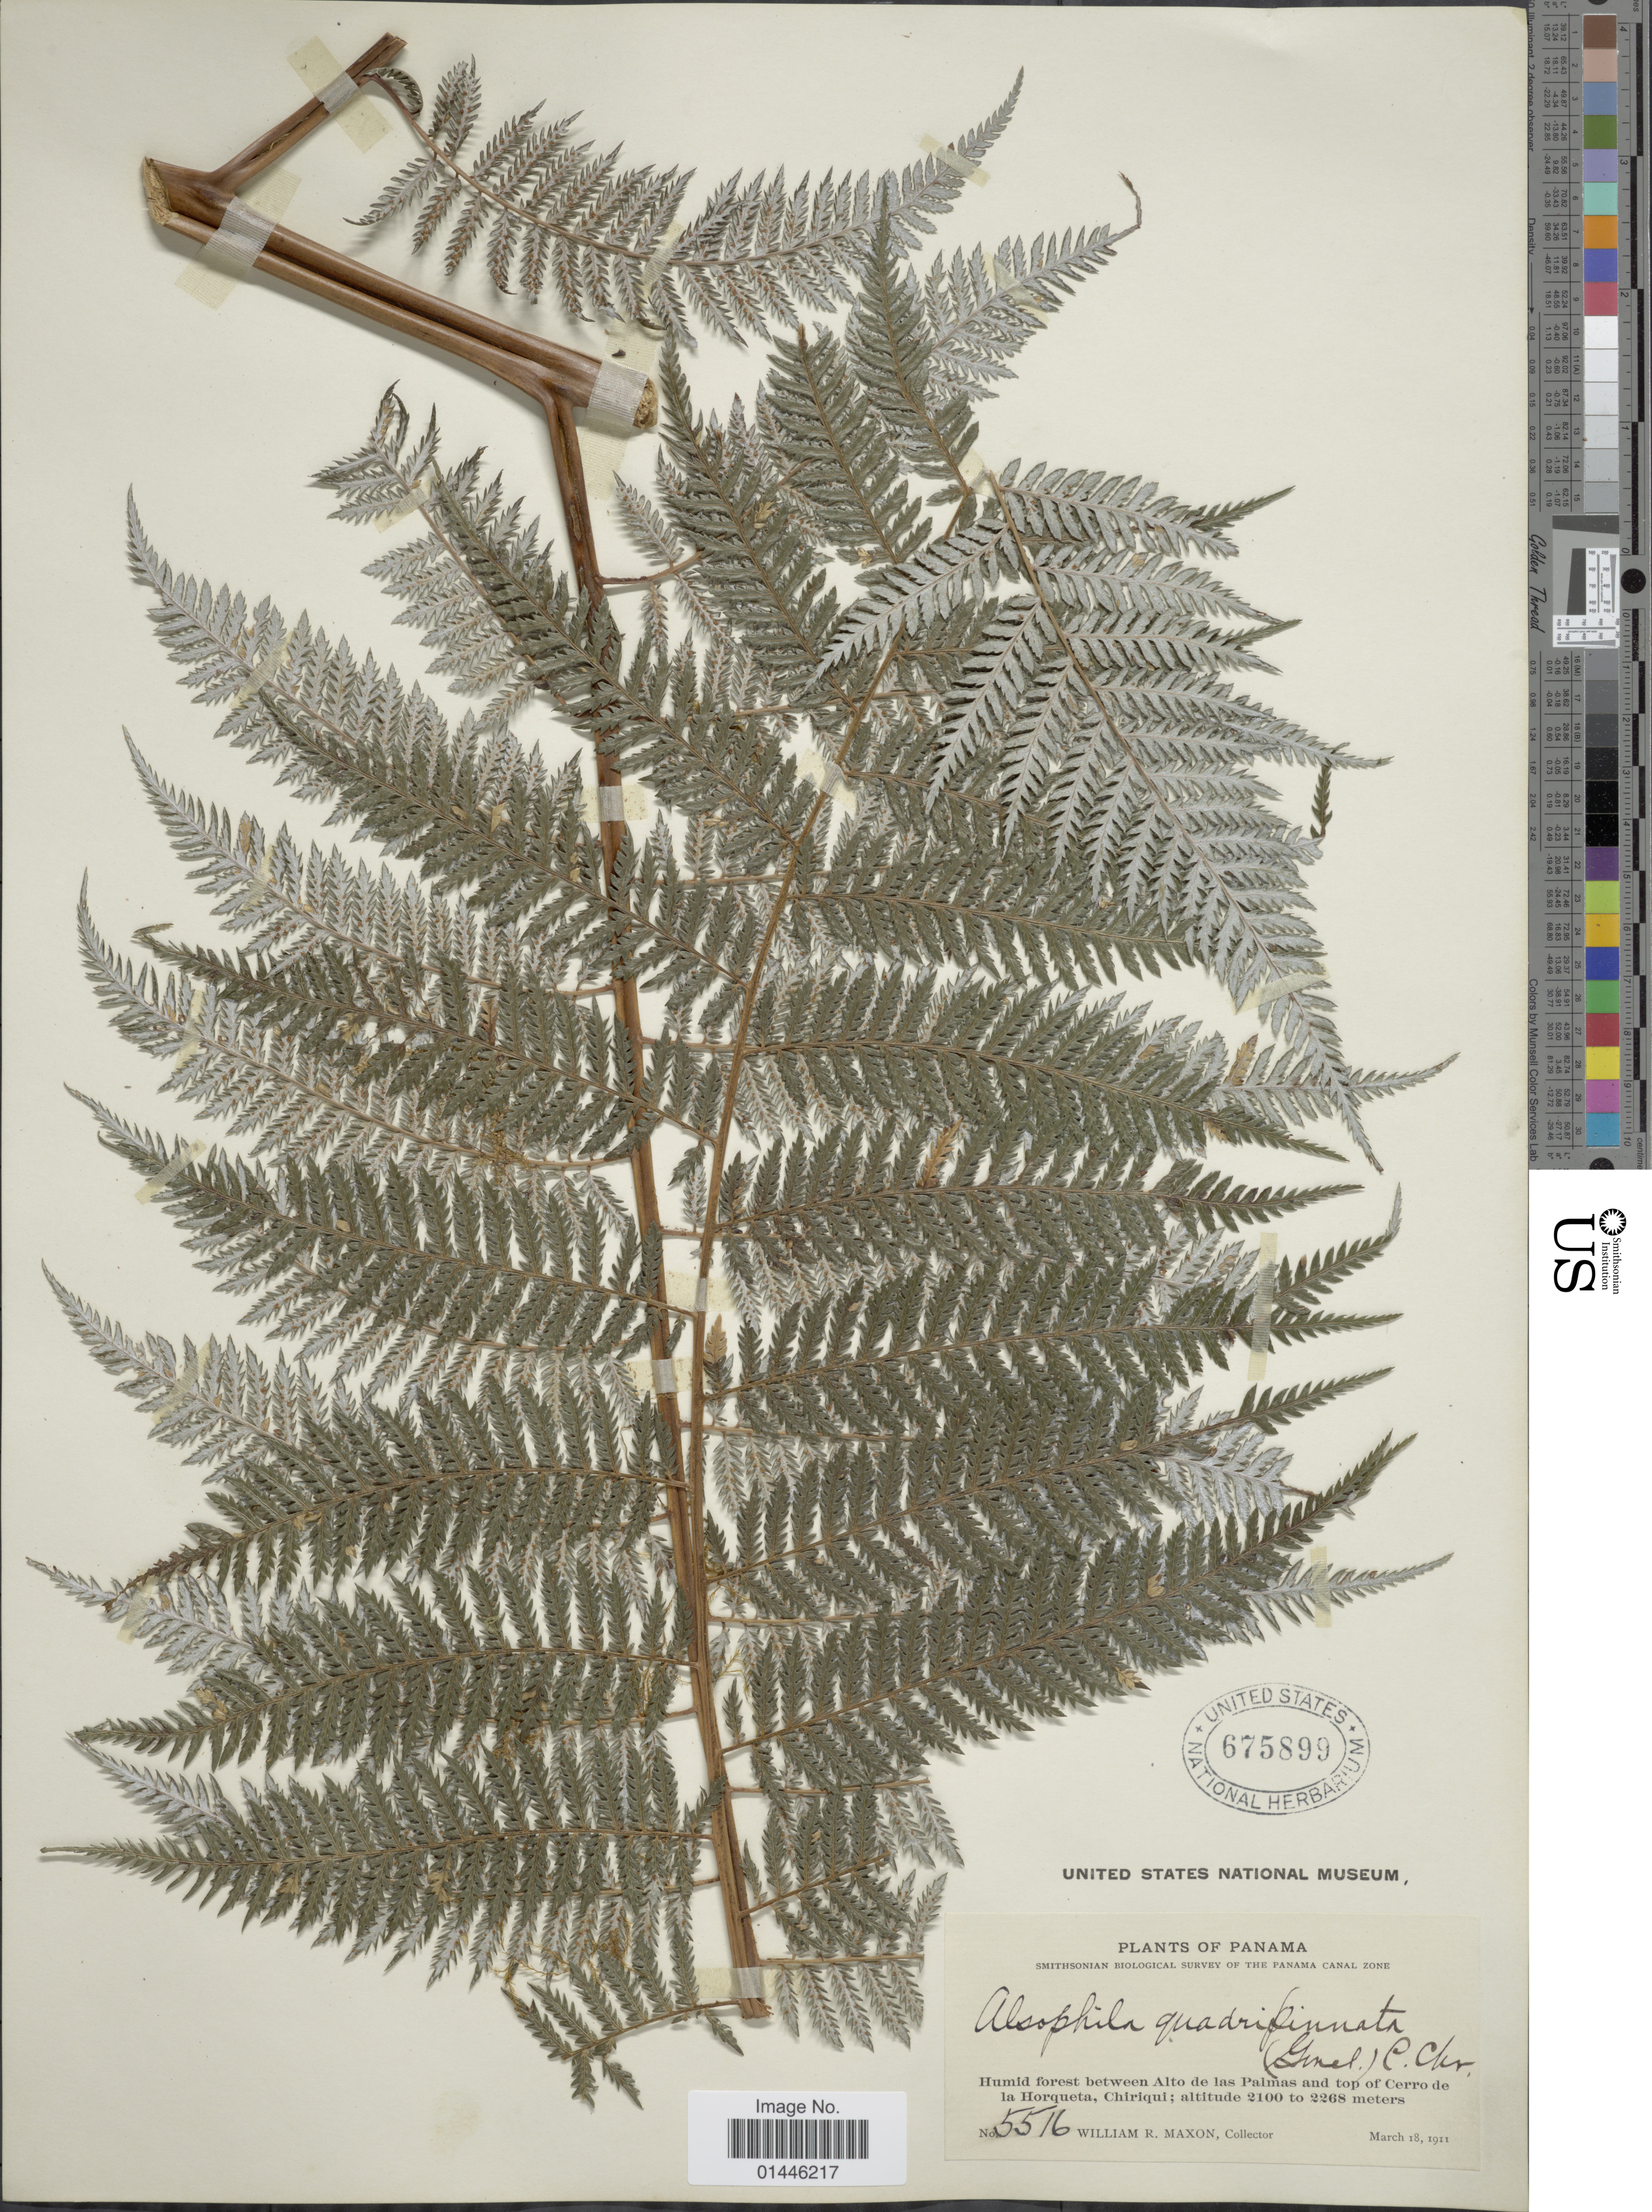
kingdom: Plantae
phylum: Tracheophyta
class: Polypodiopsida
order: Cyatheales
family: Dicksoniaceae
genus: Lophosoria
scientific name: Lophosoria quadripinnata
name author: (J.F. Gmel.) C. Chr.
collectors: W. R. Maxon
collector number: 5516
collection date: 1911-03-18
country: Panama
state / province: Chiriqui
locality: Panama Canal Zone. between Alto de las Palmas and top of Cerro de la Horqueta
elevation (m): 2100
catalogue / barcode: US 675899